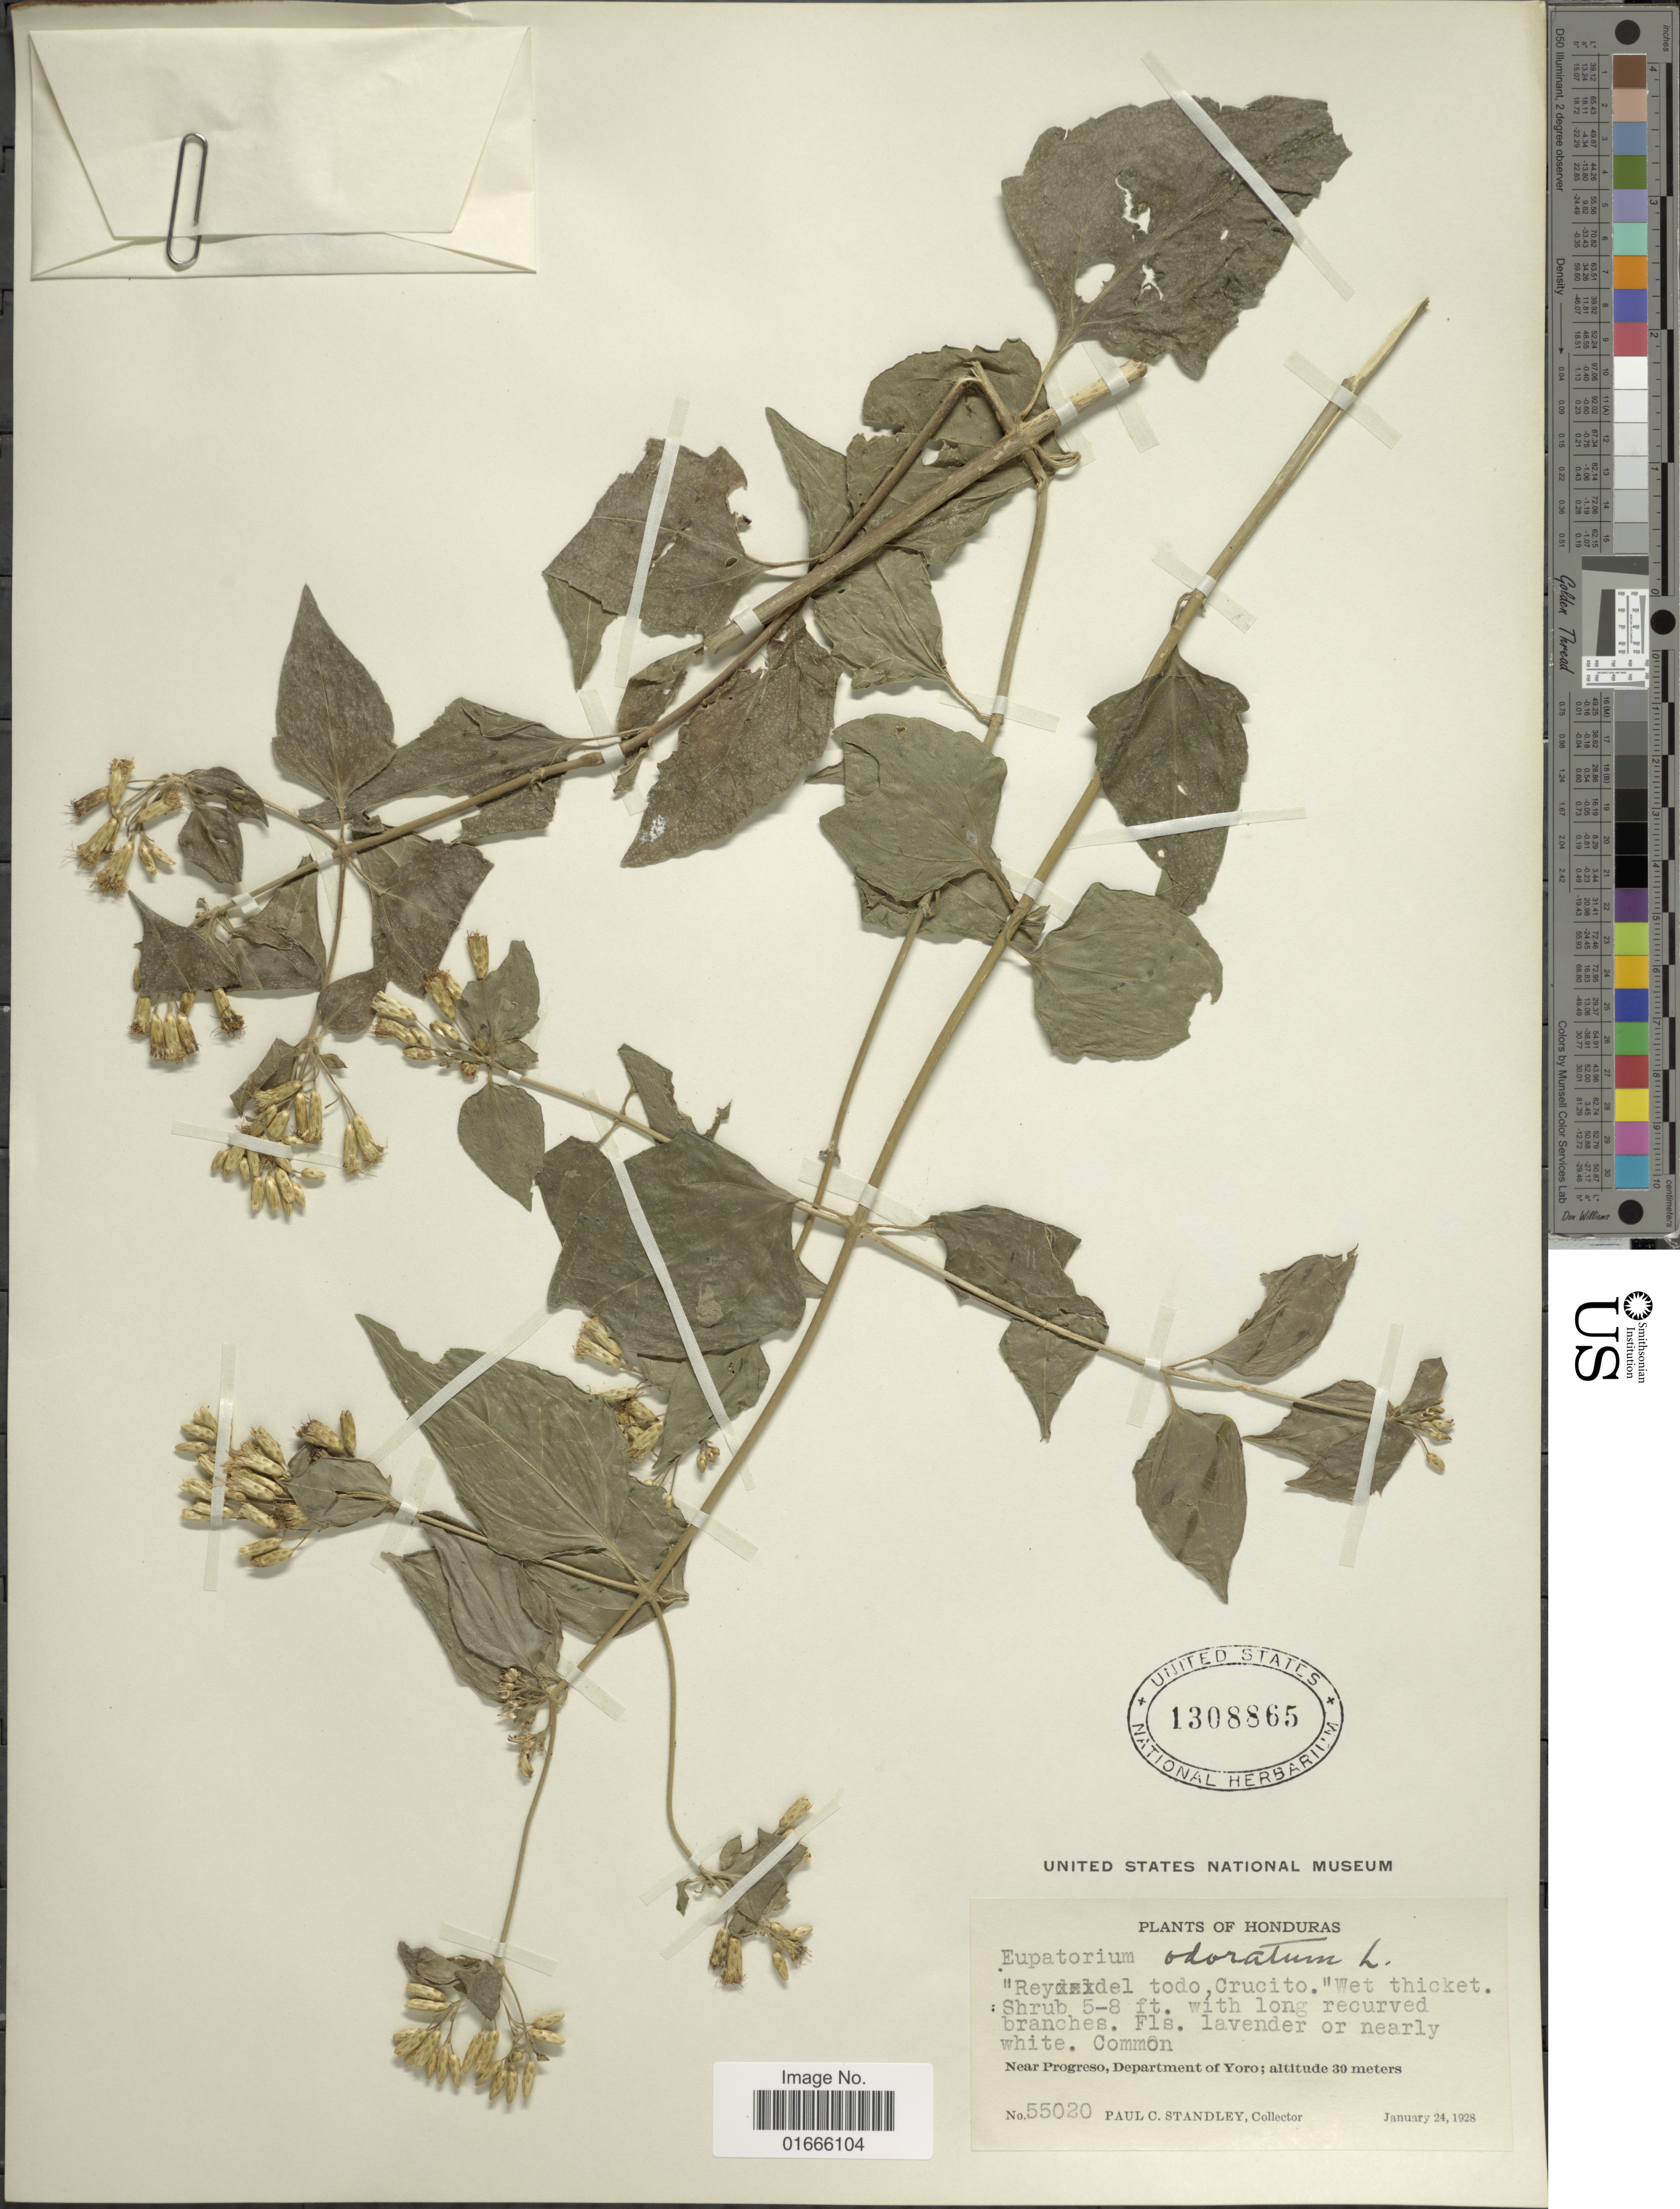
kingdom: Plantae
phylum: Tracheophyta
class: Magnoliopsida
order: Asterales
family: Asteraceae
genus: Chromolaena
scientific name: Chromolaena odorata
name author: (L.) R.M. King & H. Rob.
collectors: P. C. Standley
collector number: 55020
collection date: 1928-01-24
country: Honduras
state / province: Yoro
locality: Near Progreso, Department of Yoro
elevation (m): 30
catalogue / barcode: US 1308865